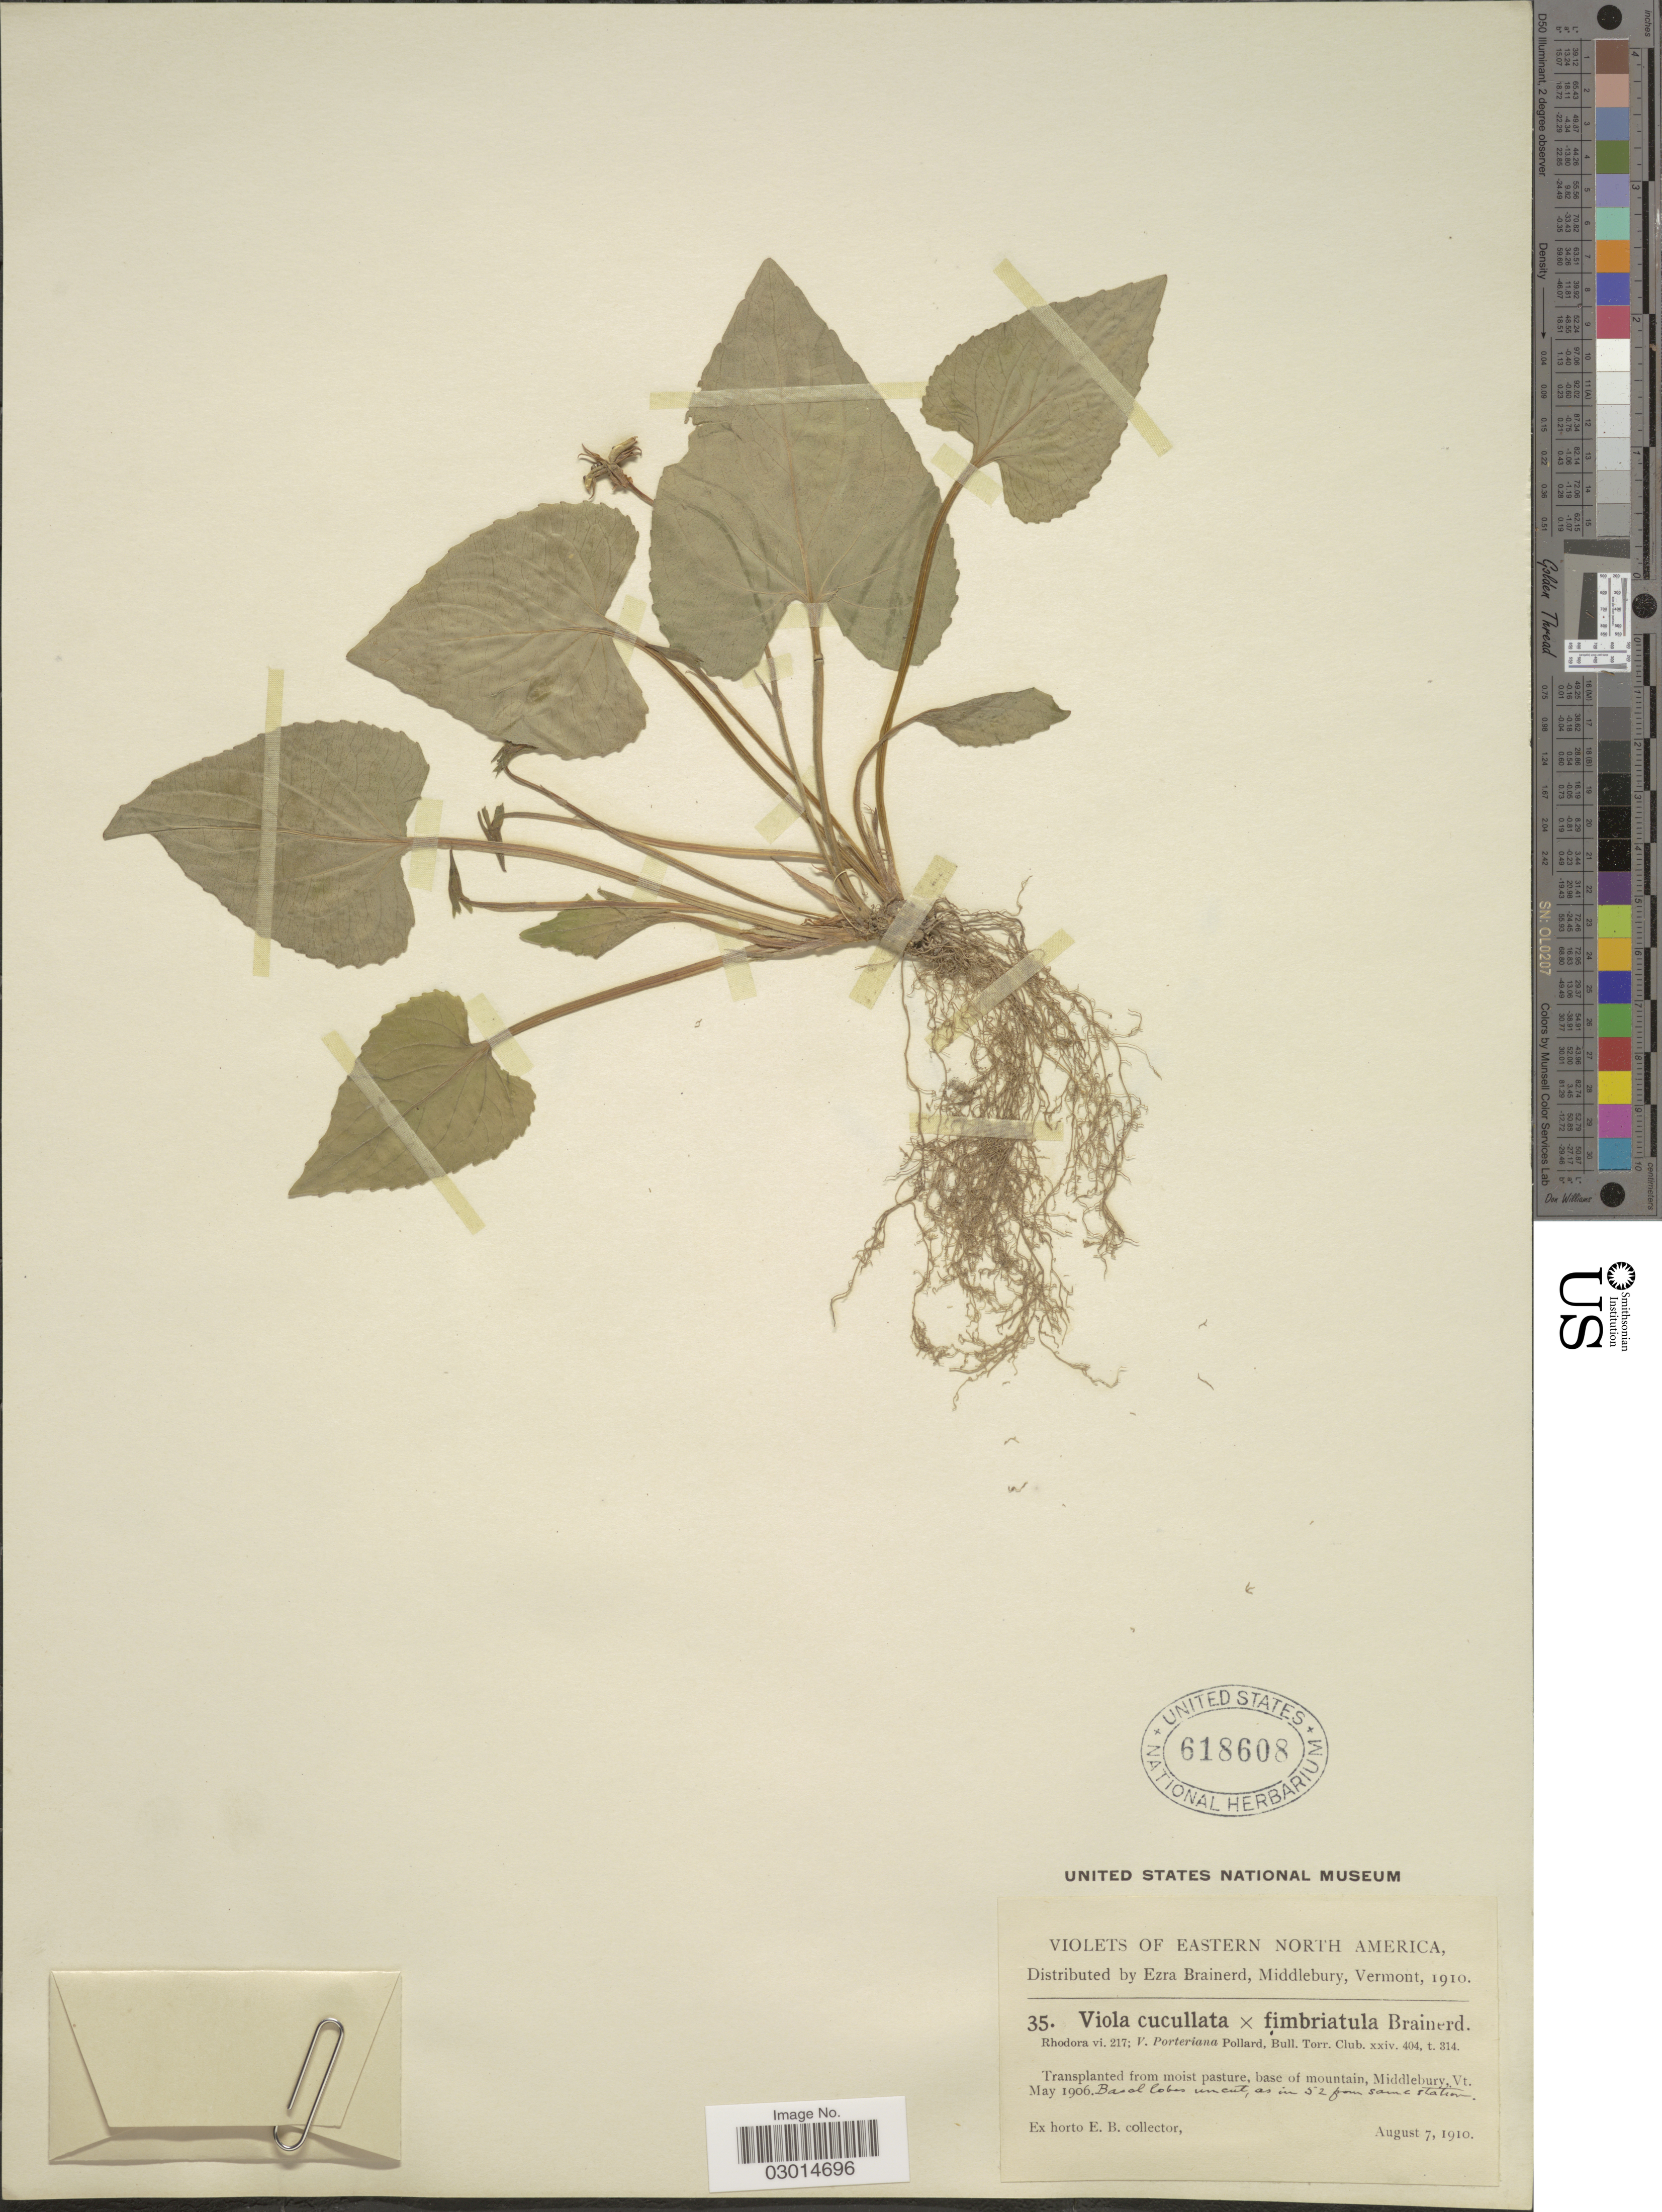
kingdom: Plantae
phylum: Tracheophyta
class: Magnoliopsida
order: Malpighiales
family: Violaceae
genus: Viola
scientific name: Viola cucullata x V. fimbriatula Small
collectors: ex herb. Ezra Brainerd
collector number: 35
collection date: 1910-08-07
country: United States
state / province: Vermont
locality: Eastern North America. Transplanted from moist pasture, base of mountain, Middlebury, Vt.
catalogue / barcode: US 618608